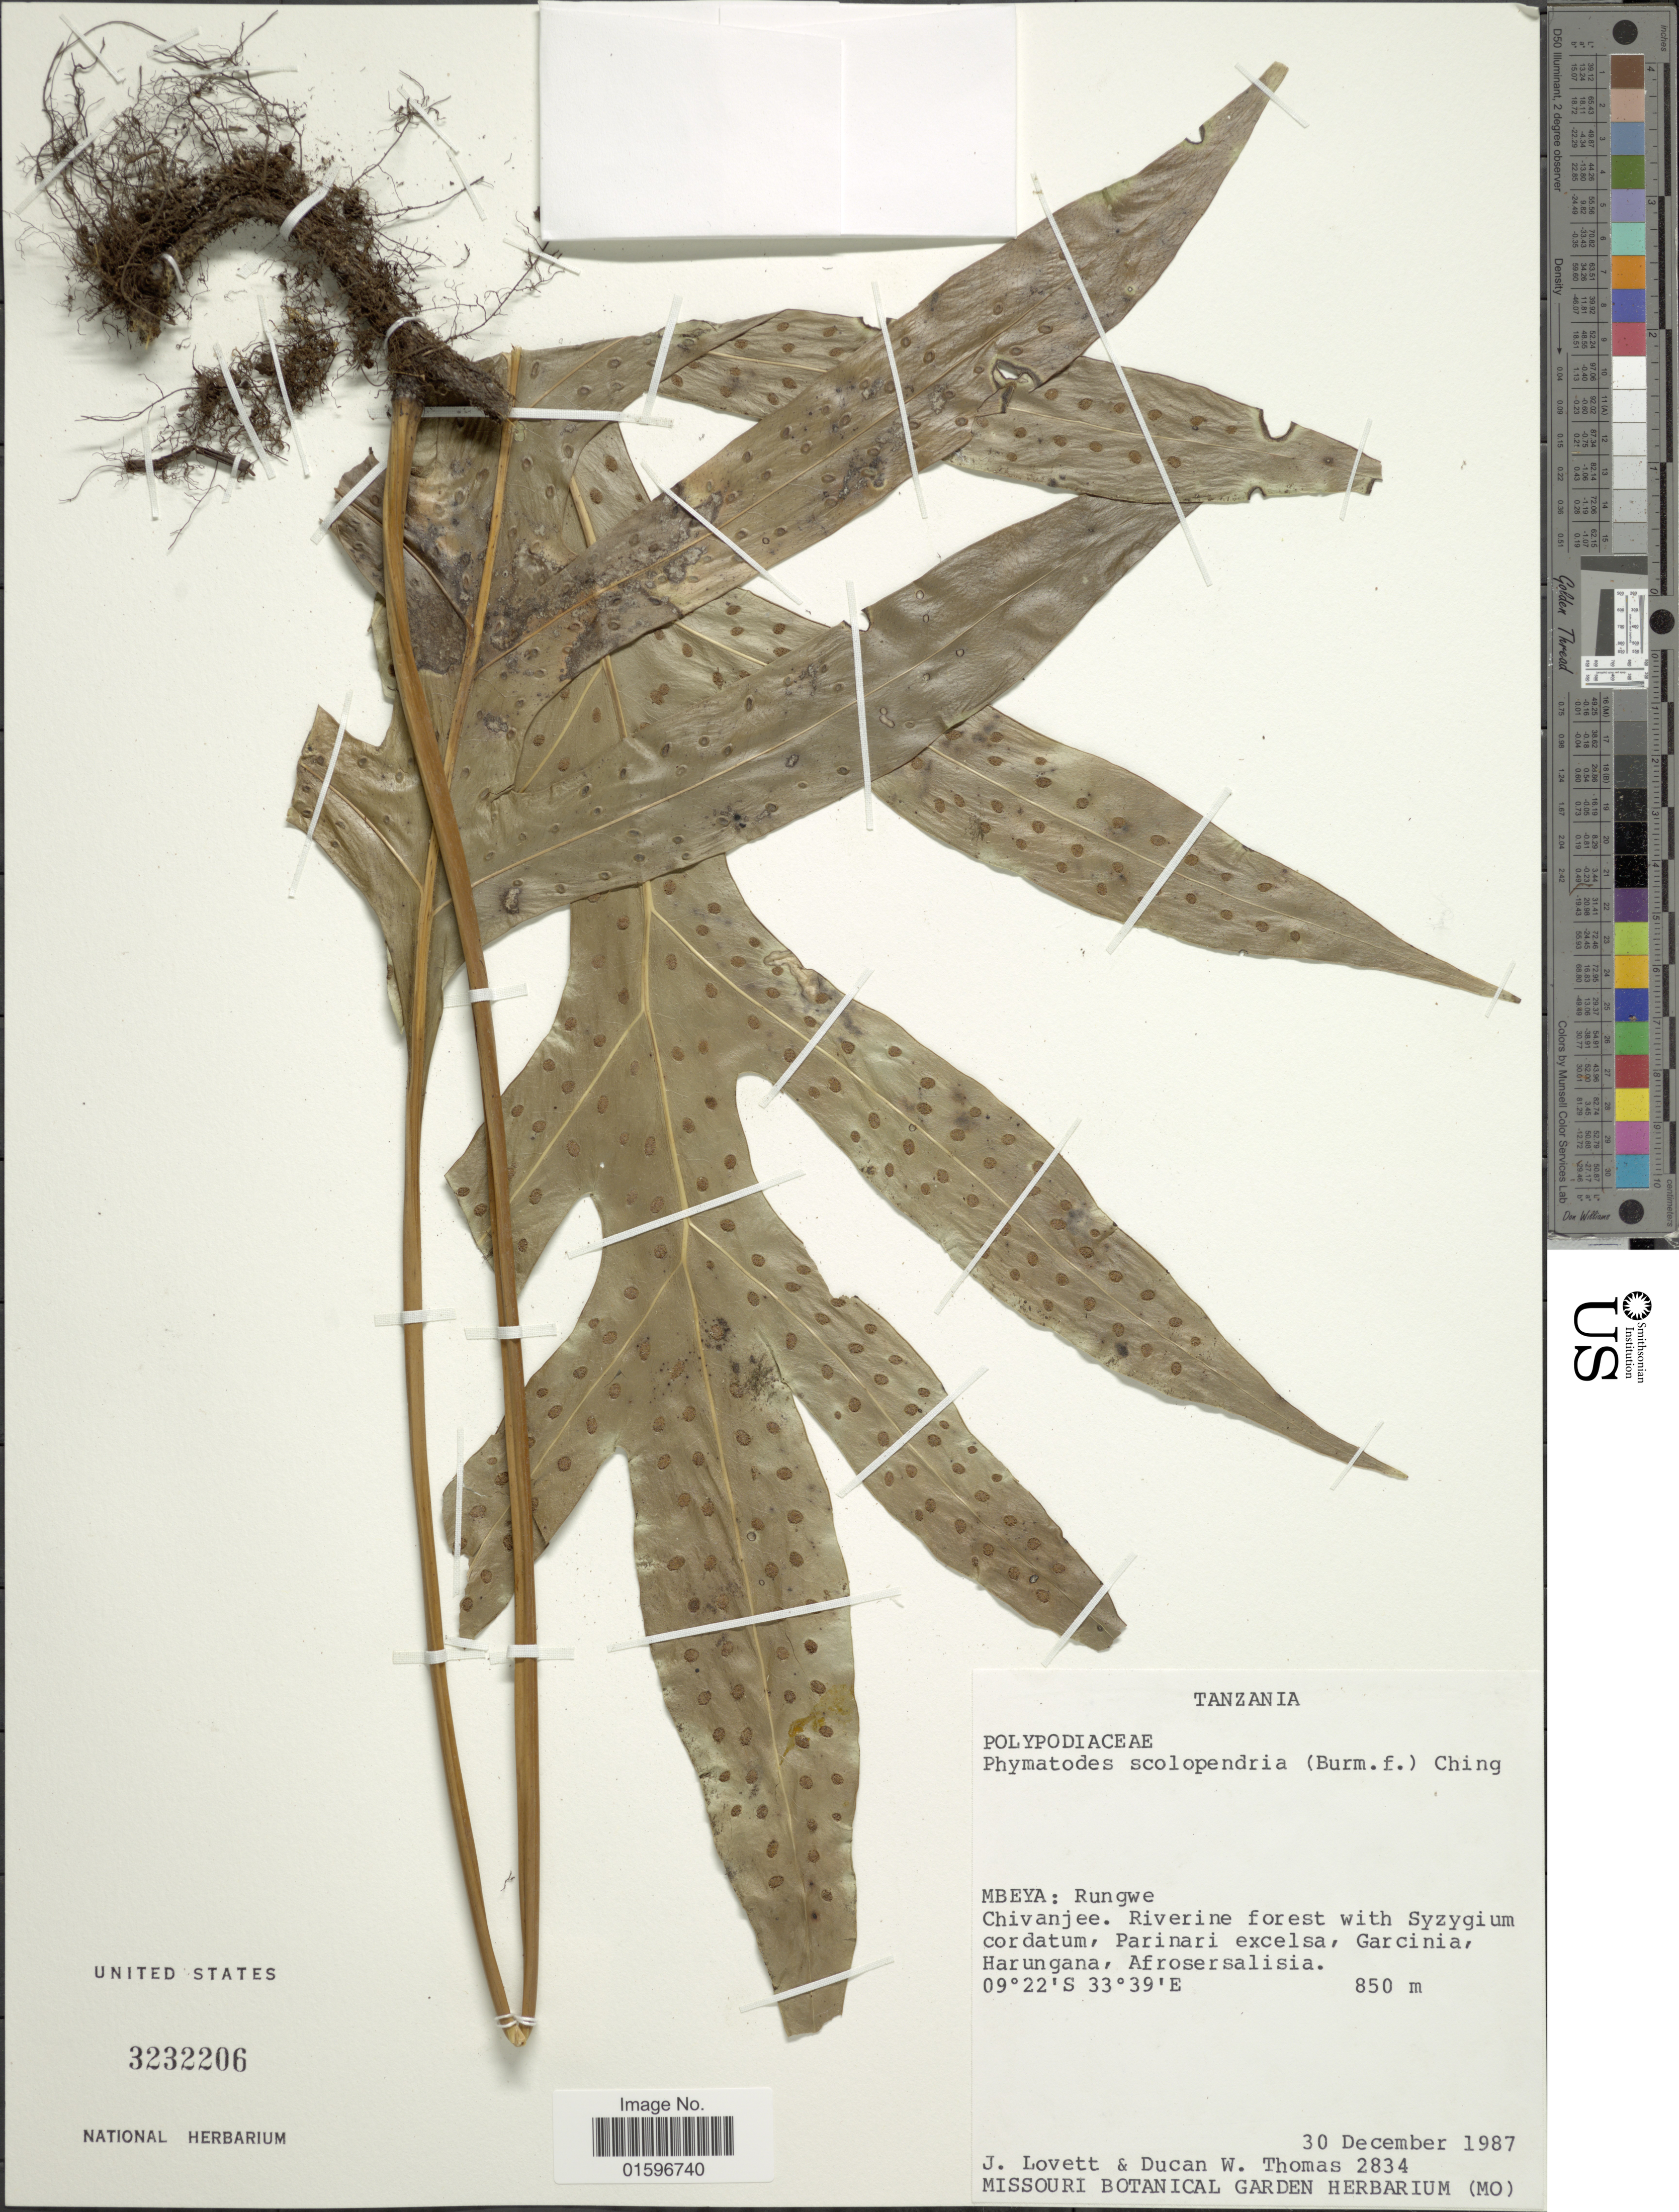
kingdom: Plantae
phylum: Tracheophyta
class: Polypodiopsida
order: Polypodiales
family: Polypodiaceae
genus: Polypodium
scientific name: Polypodium scolopendria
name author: Burm. f.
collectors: J. Lovett & D. W. Thomas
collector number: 2834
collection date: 1987-12-30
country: Tanzania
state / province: Mbeya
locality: Tanzania, Mbeya: Rungwe. Chivanjee.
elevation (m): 850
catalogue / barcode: US 3232206